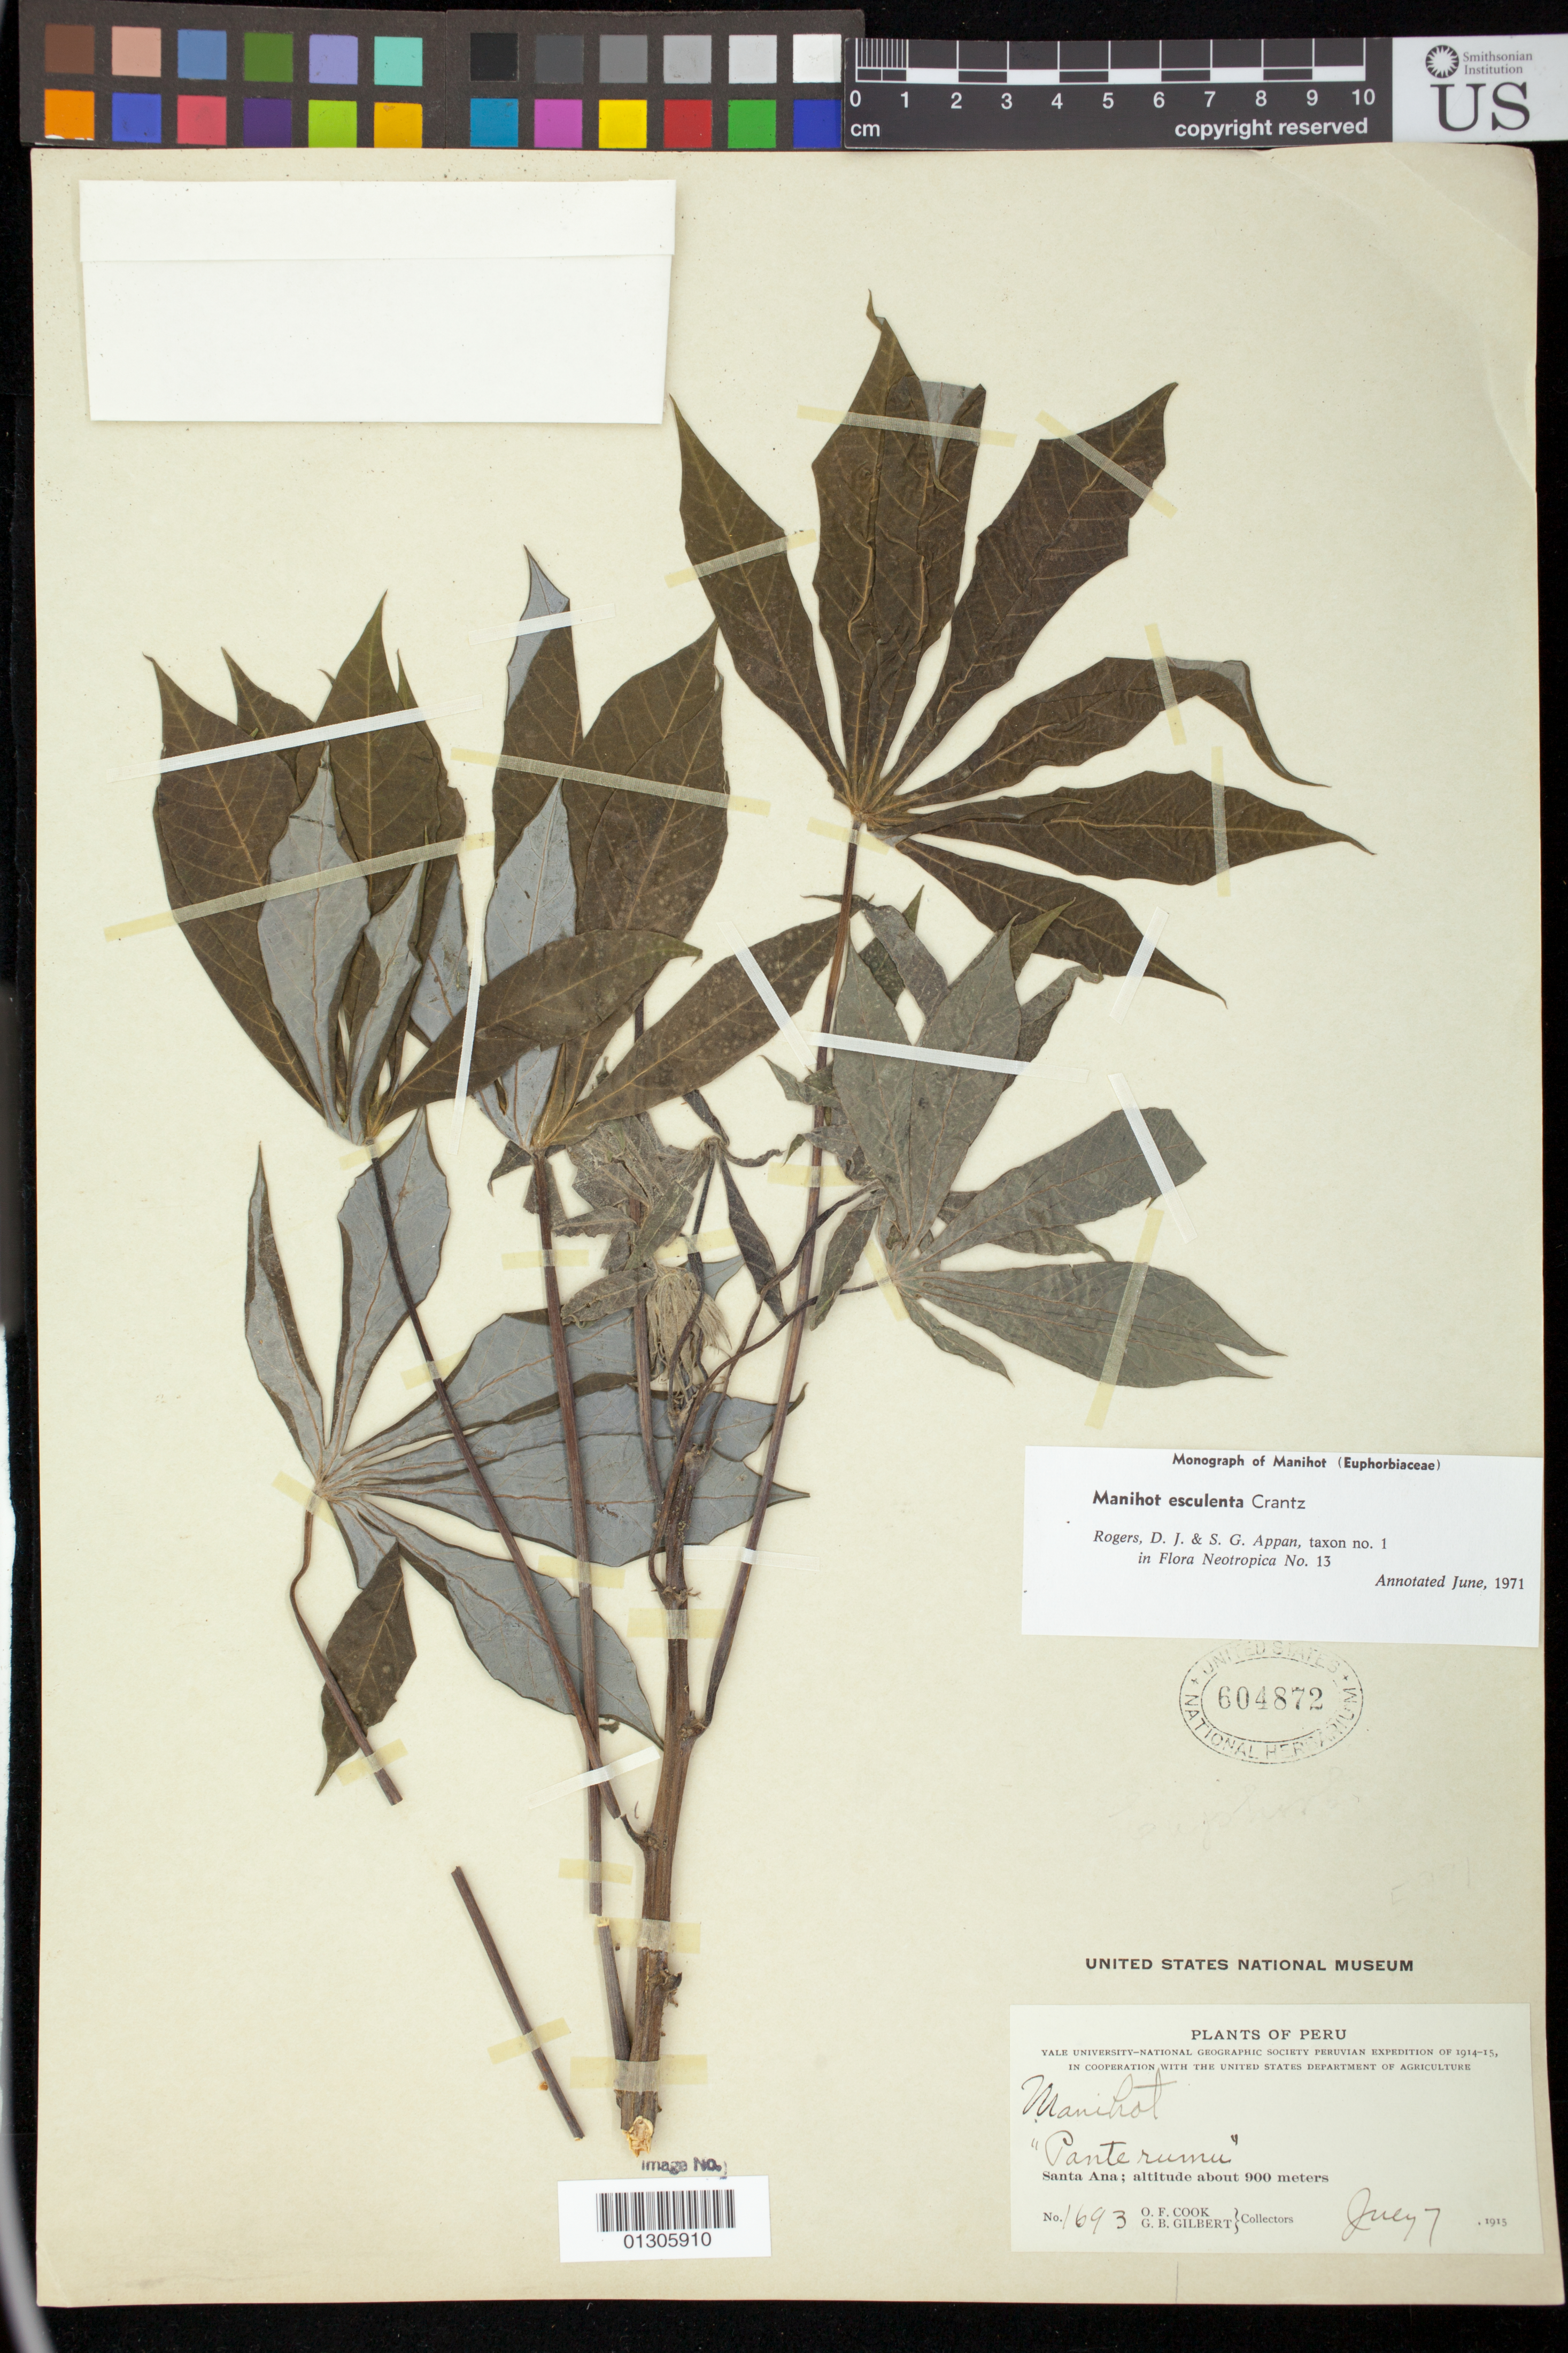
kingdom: Plantae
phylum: Tracheophyta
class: Magnoliopsida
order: Malpighiales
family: Euphorbiaceae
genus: Manihot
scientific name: Manihot esculenta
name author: Crantz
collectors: O. F. Cook & G. B. Gilbert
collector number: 1693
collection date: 1915-07-07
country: Peru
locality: Santa Ana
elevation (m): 900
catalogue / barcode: US 604872